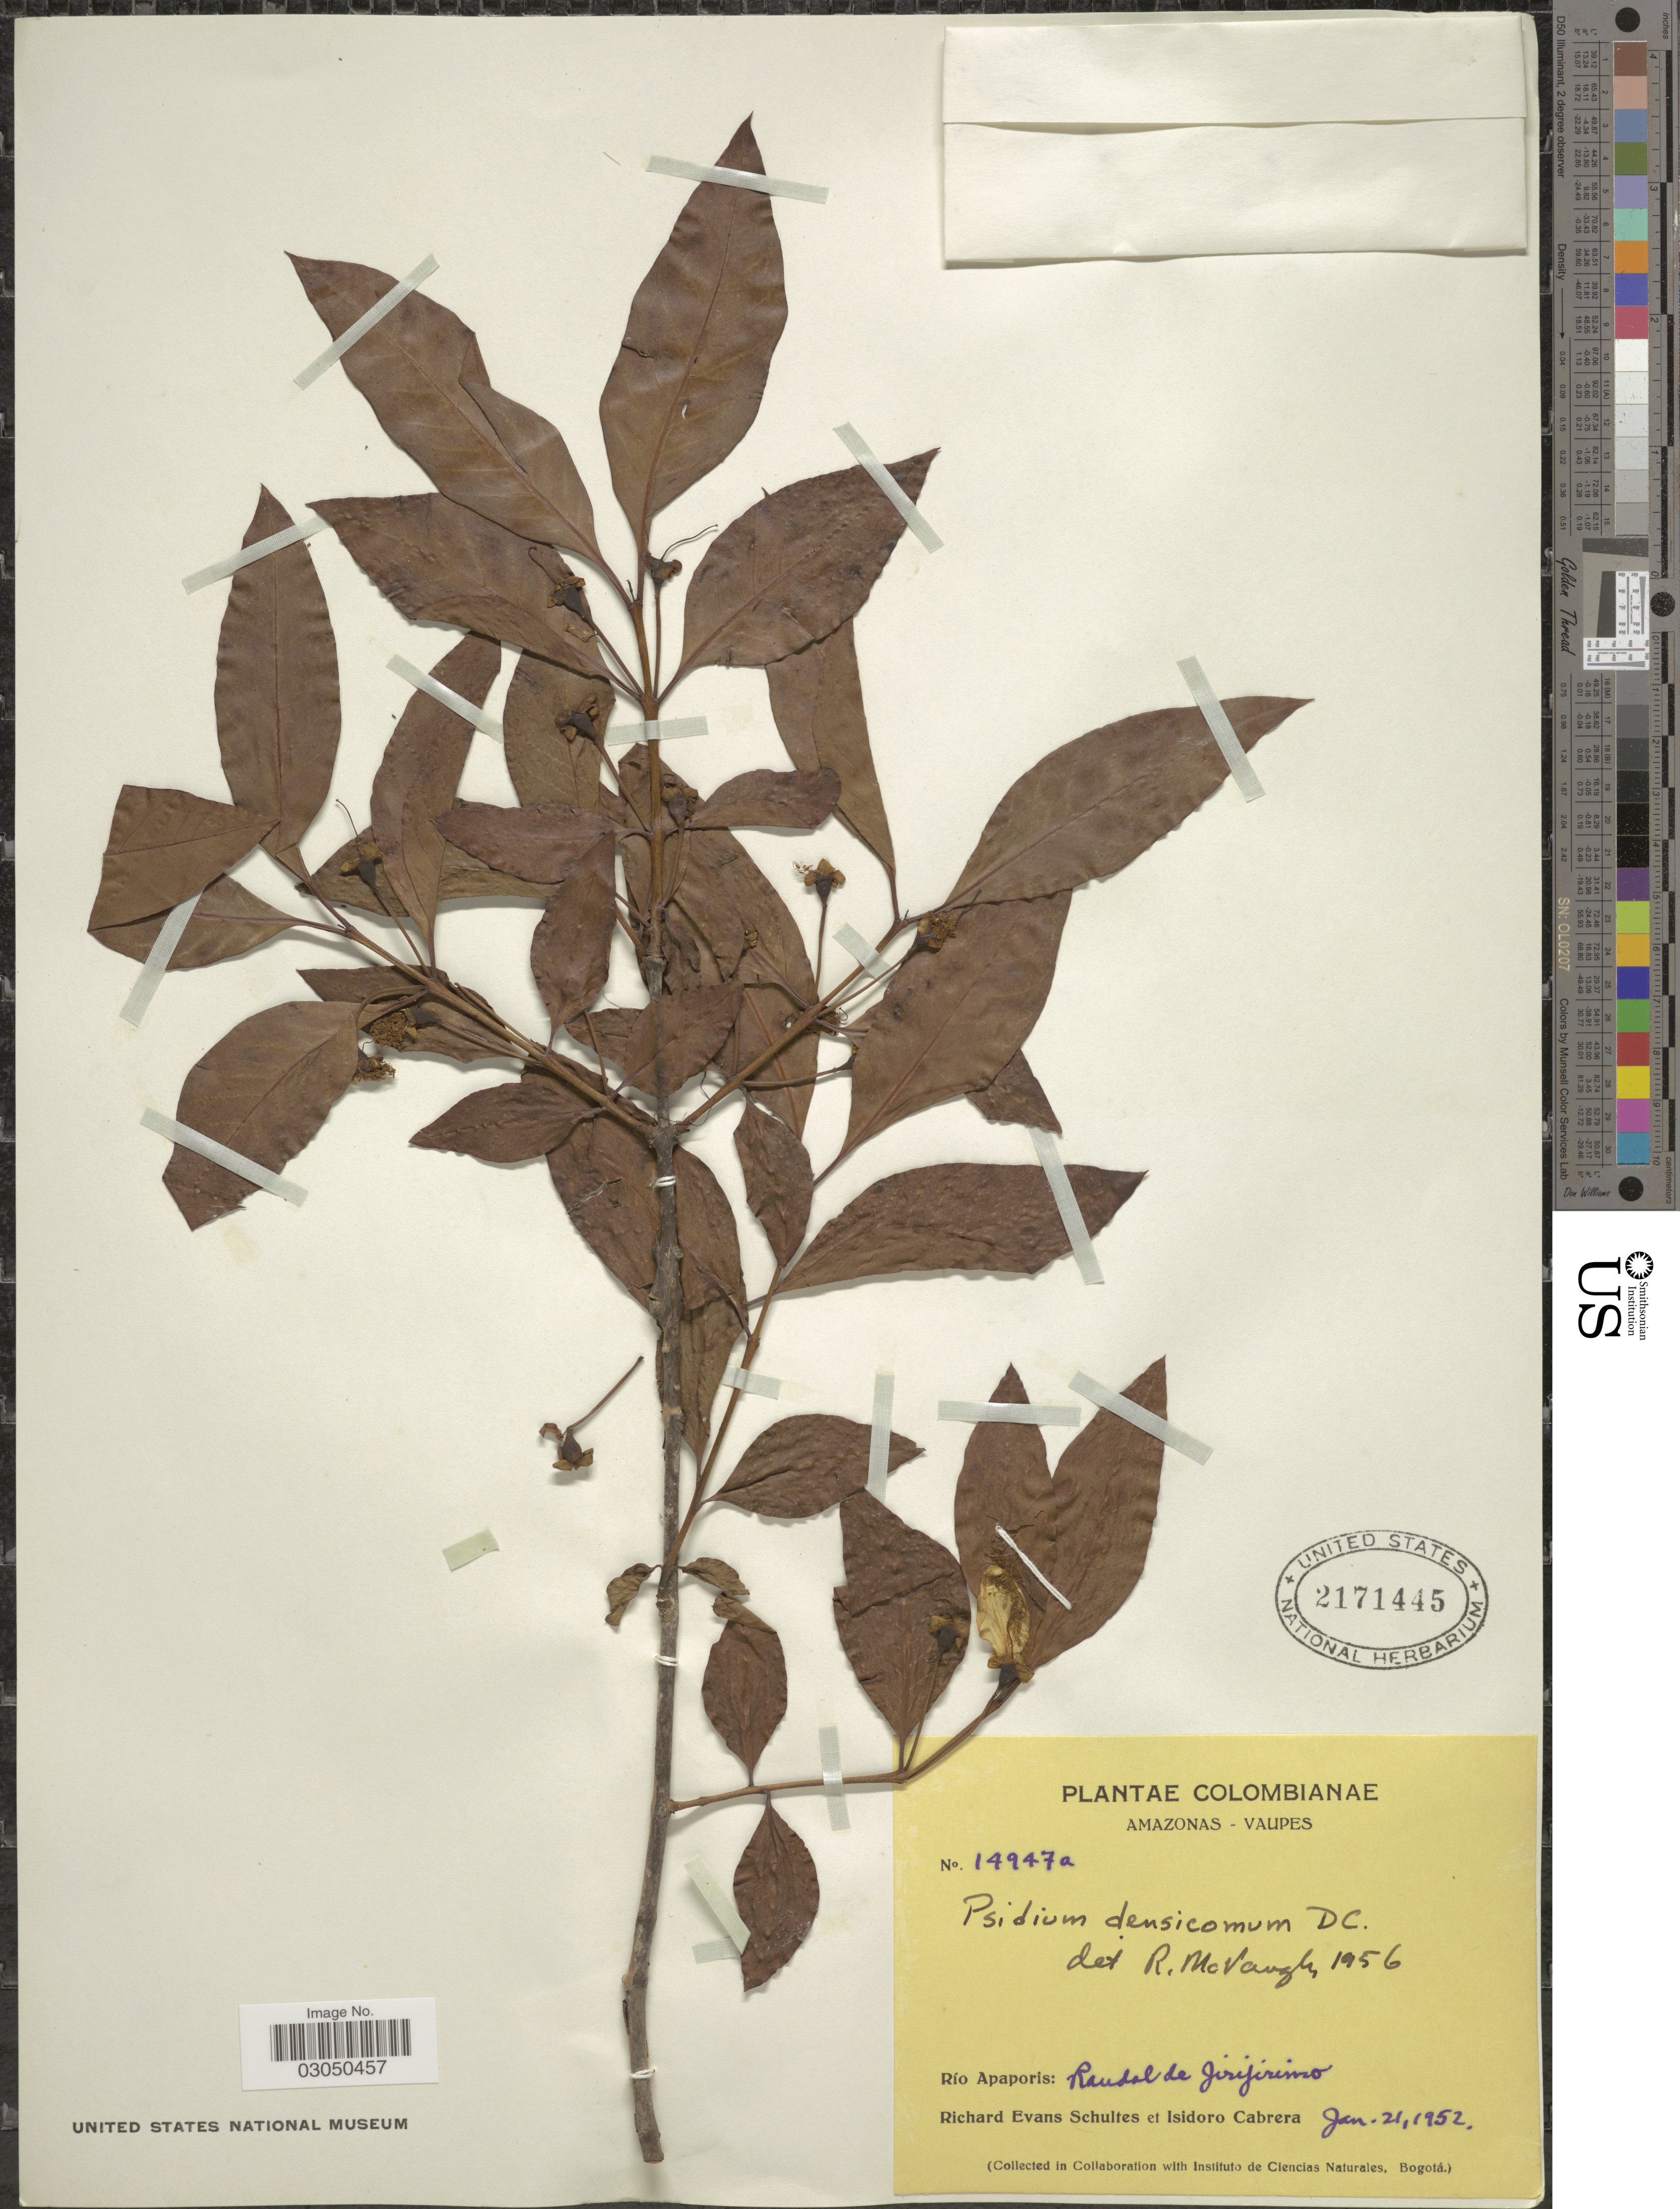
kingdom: Plantae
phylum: Tracheophyta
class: Magnoliopsida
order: Myrtales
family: Myrtaceae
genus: Psidium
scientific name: Psidium densicomum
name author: DC.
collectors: R. E. Schultes & I. Cabrera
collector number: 14947a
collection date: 1952-01-21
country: Colombia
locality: Amazonas-Vaupes. Río Apaporis: Raudal de Jirijirimo.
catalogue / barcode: US 2171445